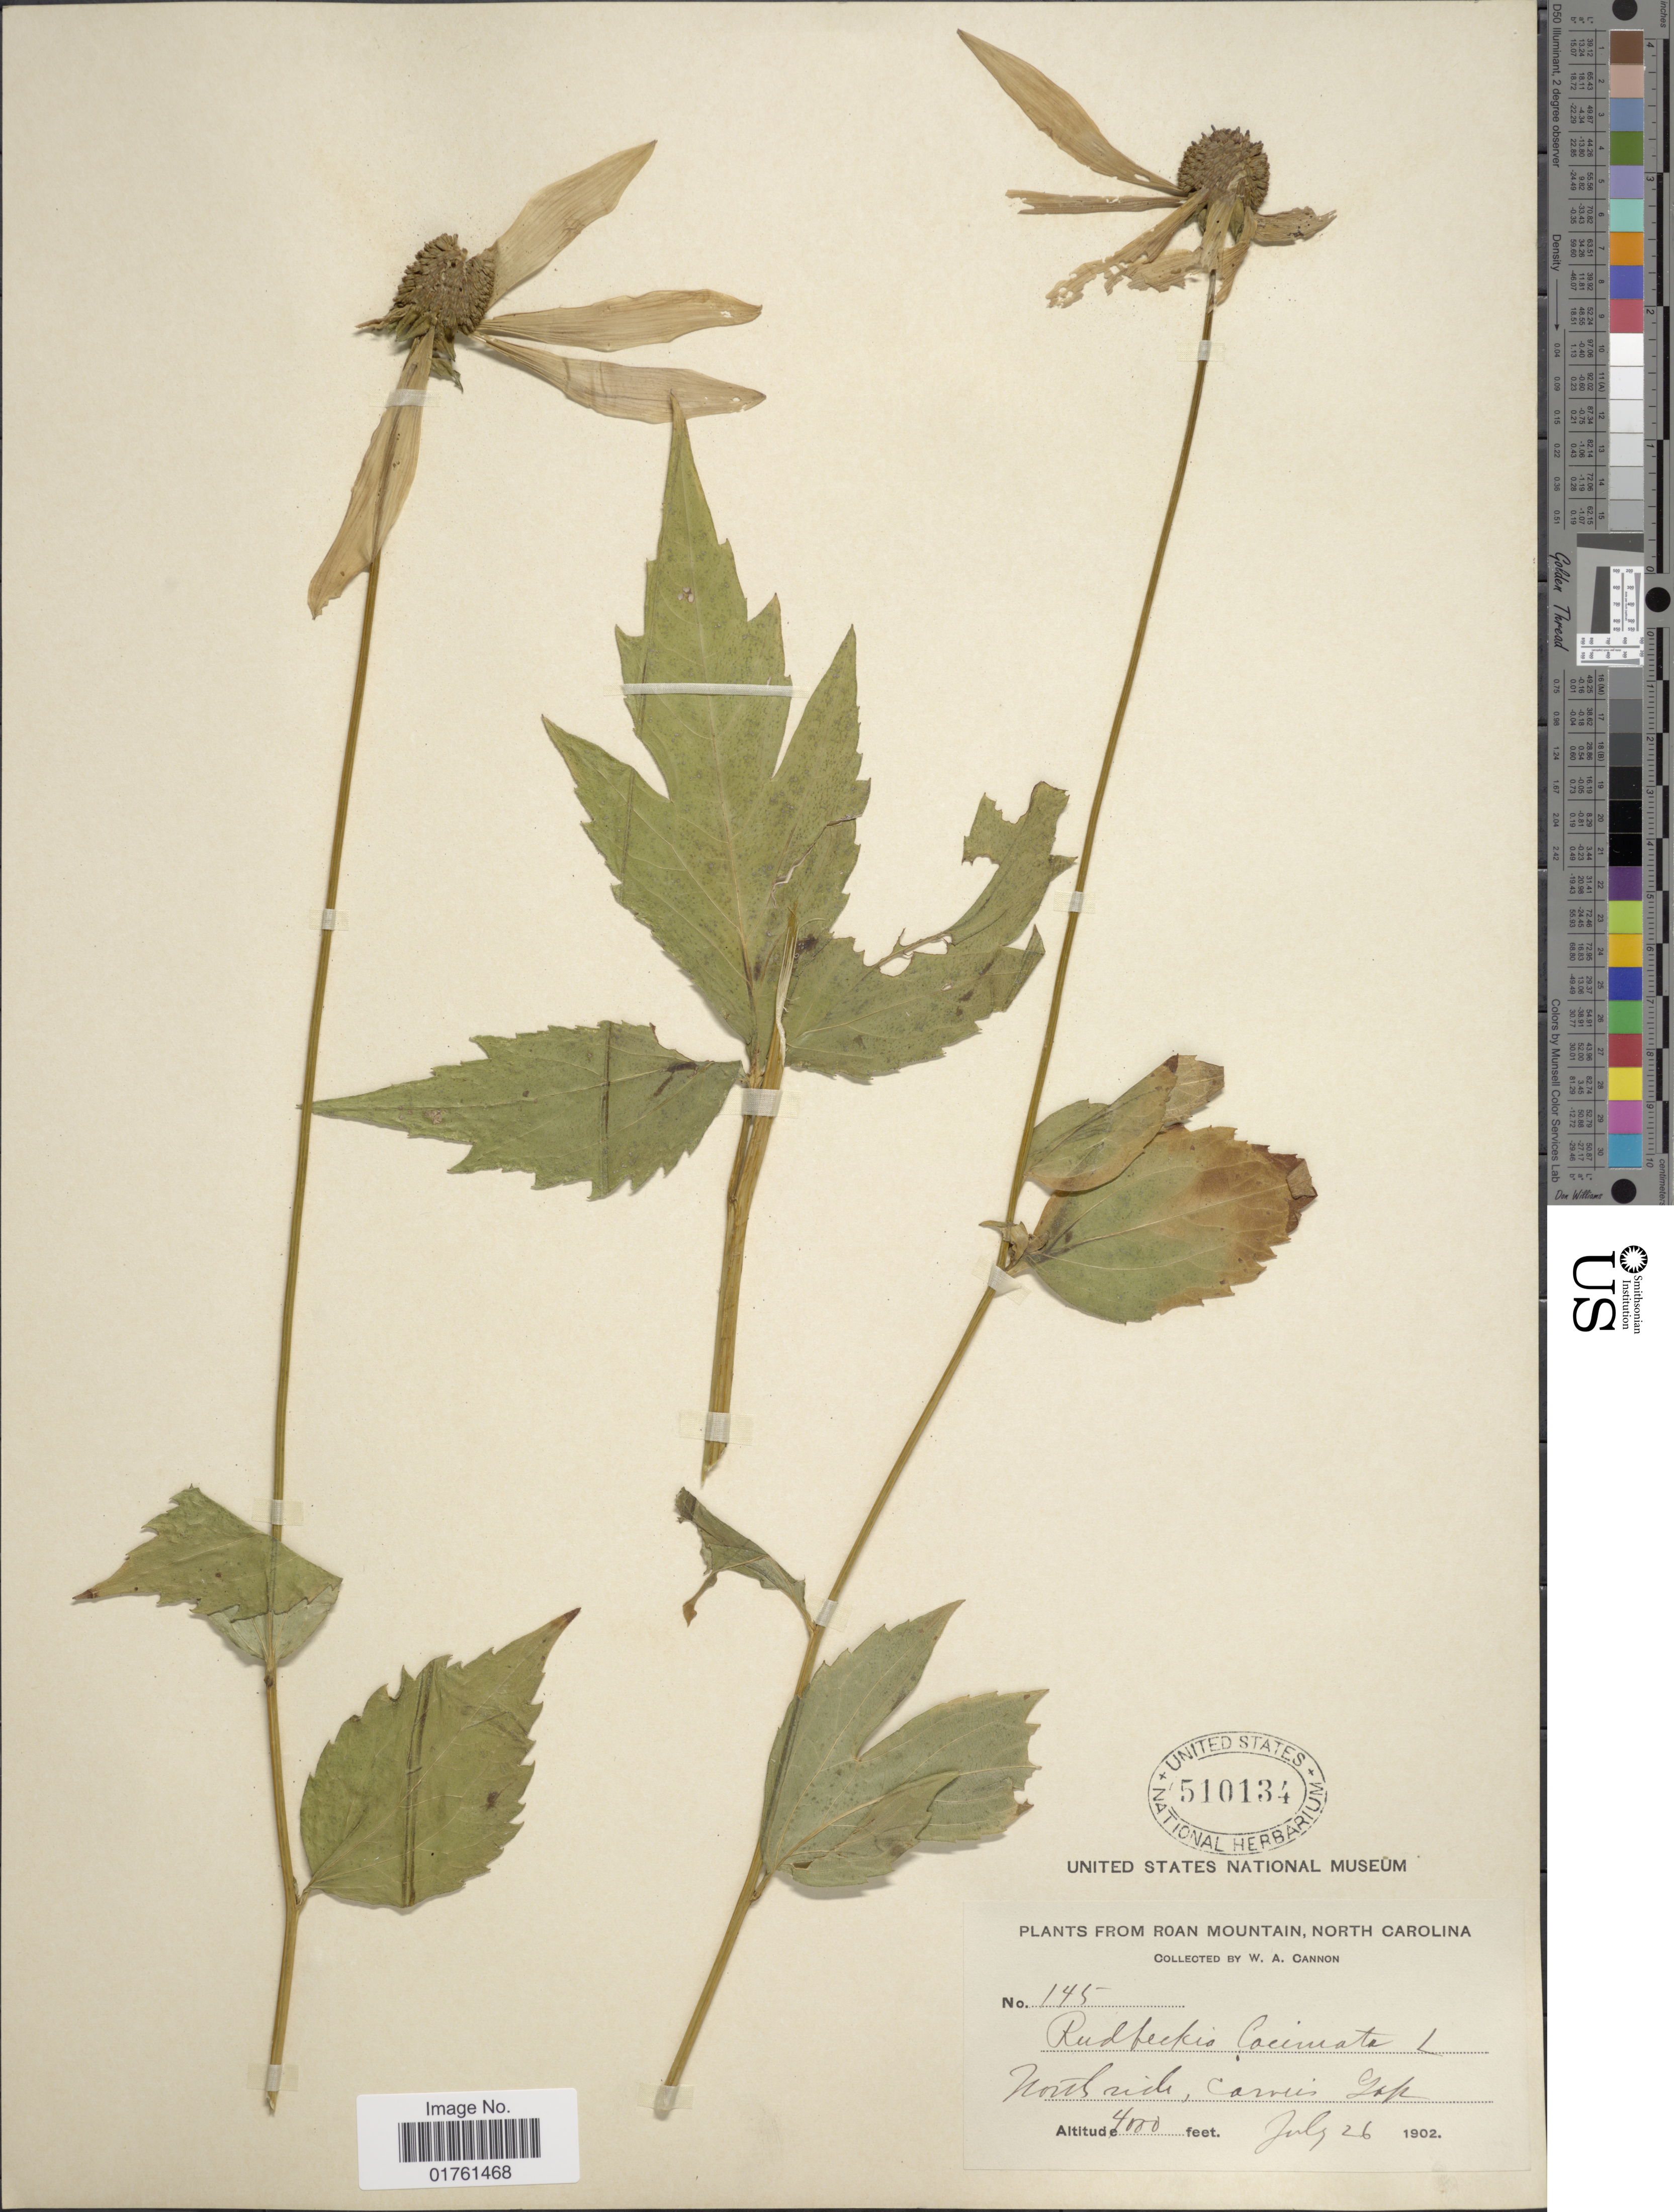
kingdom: Plantae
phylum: Tracheophyta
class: Magnoliopsida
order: Asterales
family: Asteraceae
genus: Rudbeckia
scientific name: Rudbeckia laciniata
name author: L.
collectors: W. Cannon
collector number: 145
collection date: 1902-07-26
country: United States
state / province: North Carolina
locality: Roan Mountain, north side, Carver's Gap.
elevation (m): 1219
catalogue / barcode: US 510134